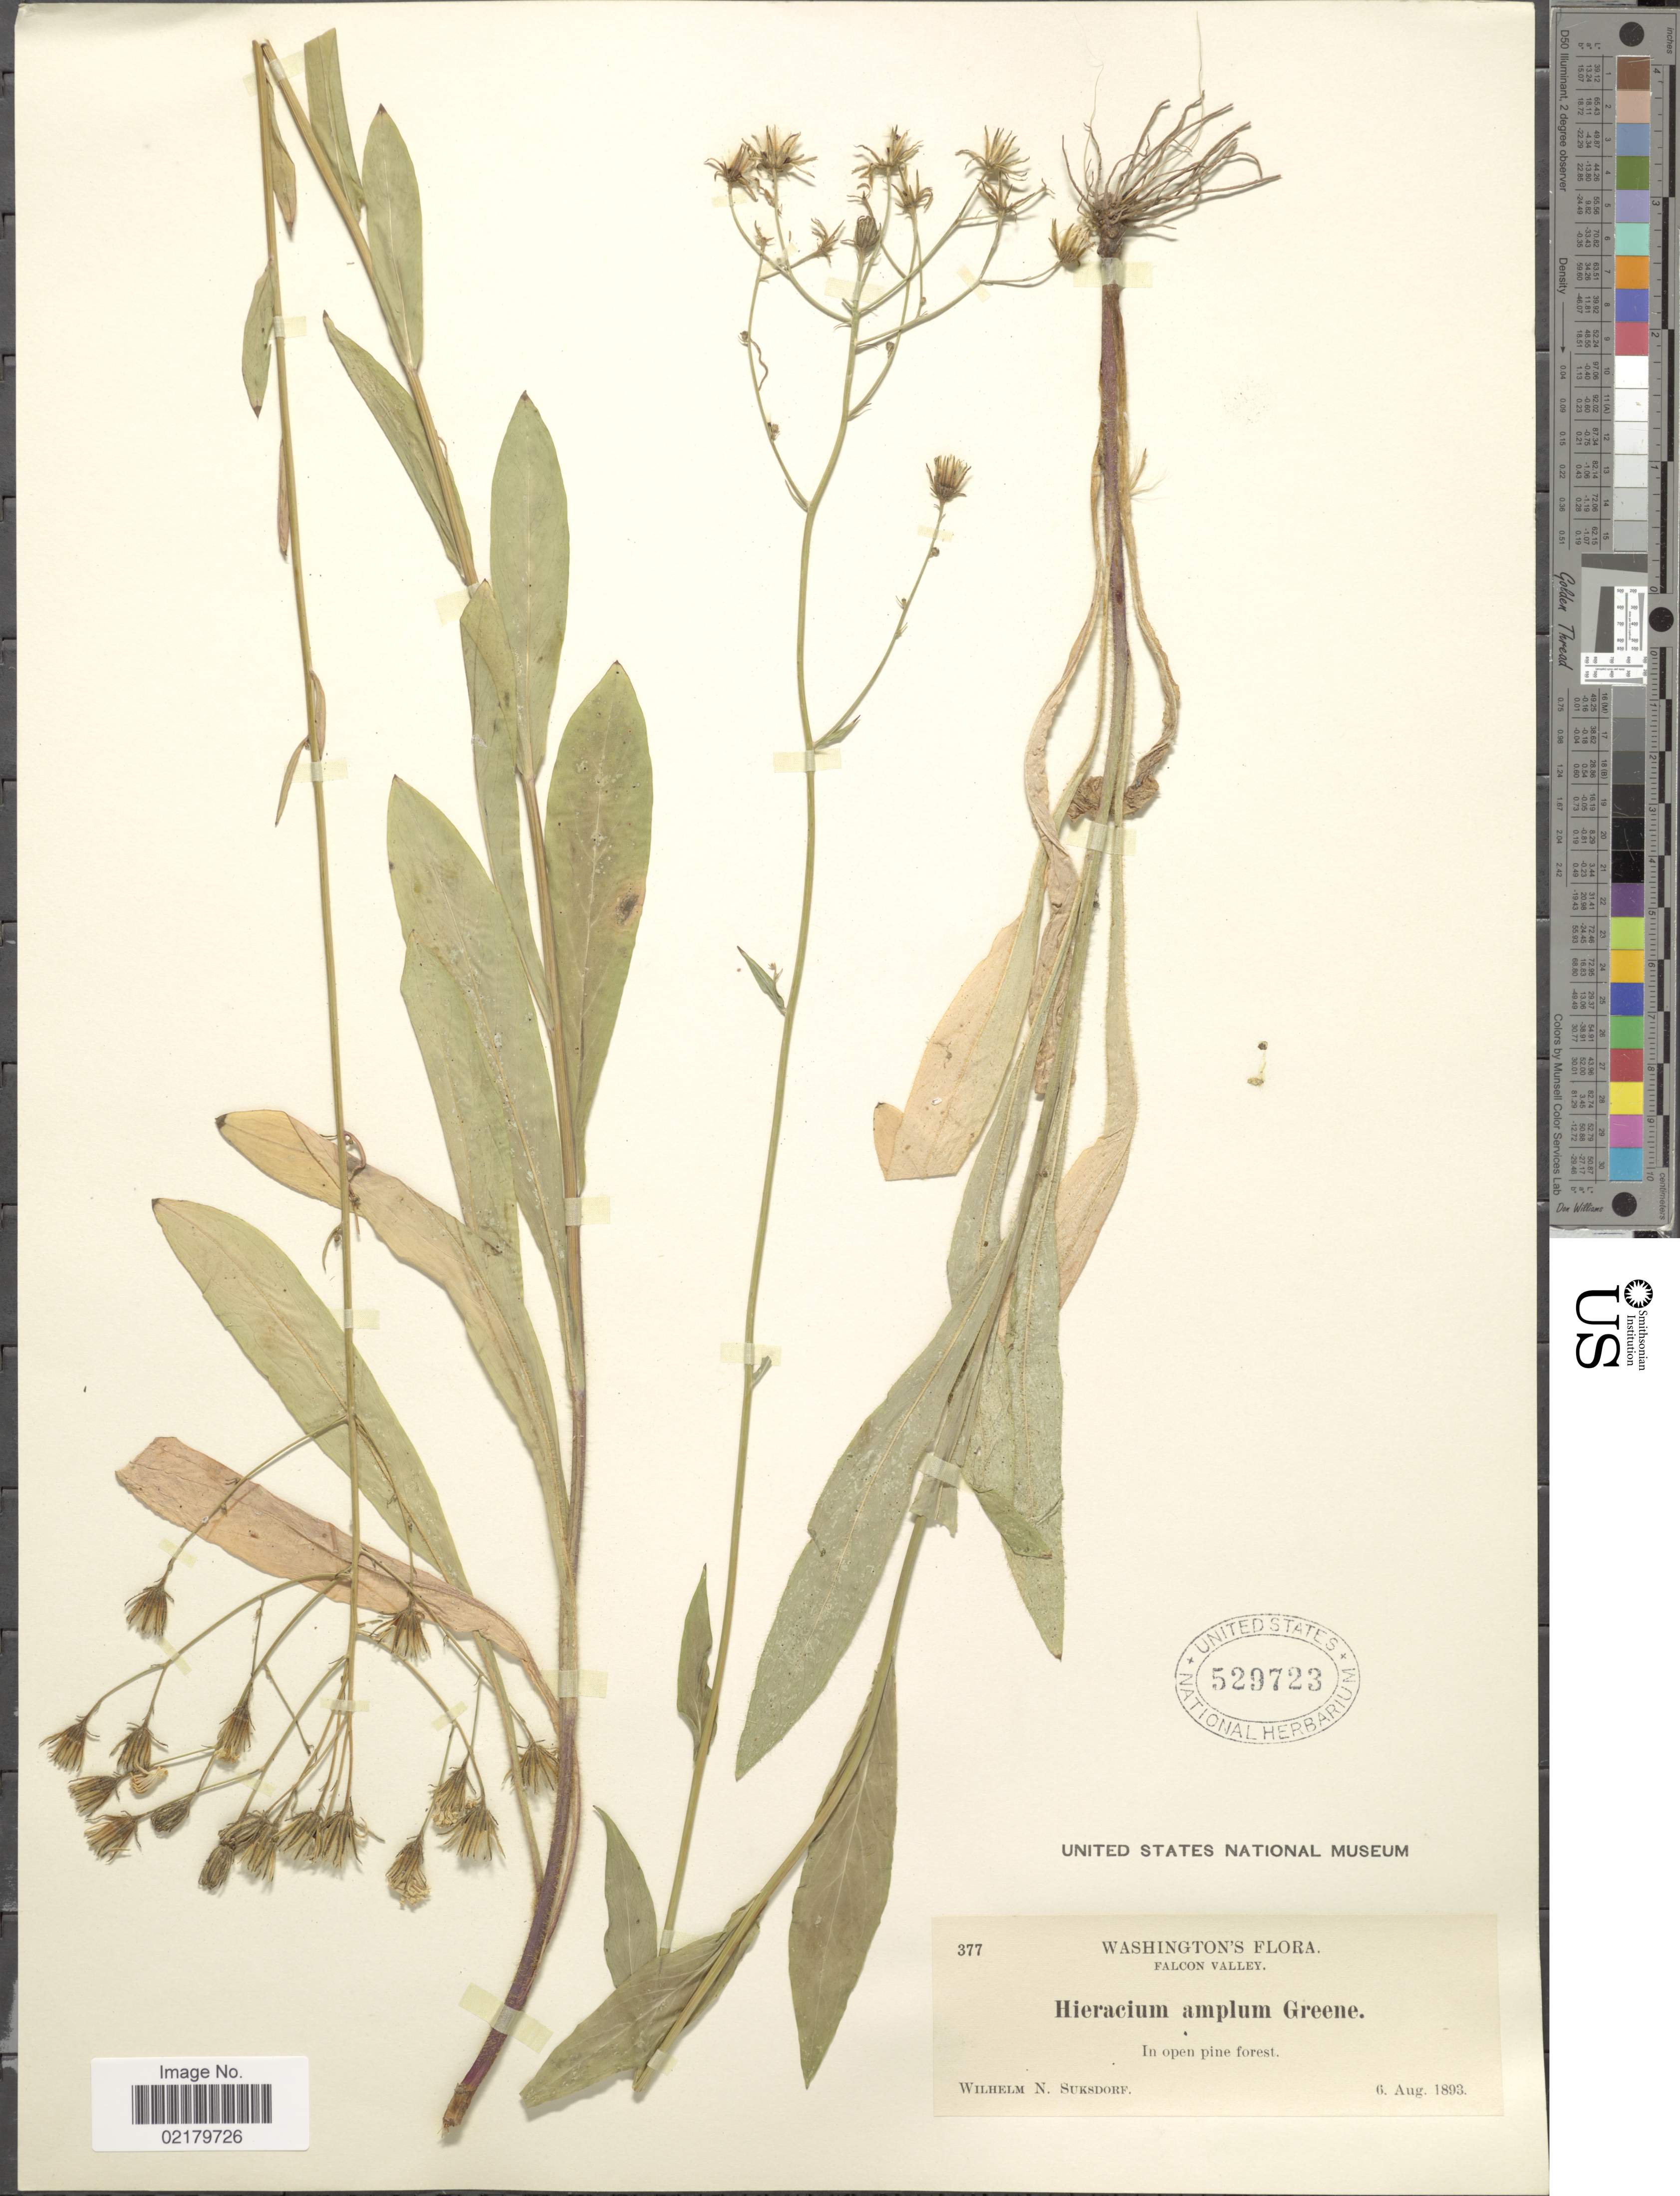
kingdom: Plantae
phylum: Tracheophyta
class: Magnoliopsida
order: Asterales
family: Asteraceae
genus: Hieracium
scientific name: Hieracium amplum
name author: Greene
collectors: W. N. Suksdorf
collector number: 377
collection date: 1893-08-06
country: United States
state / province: Washington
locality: Falcon Valley, In open pine forest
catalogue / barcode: US 529723